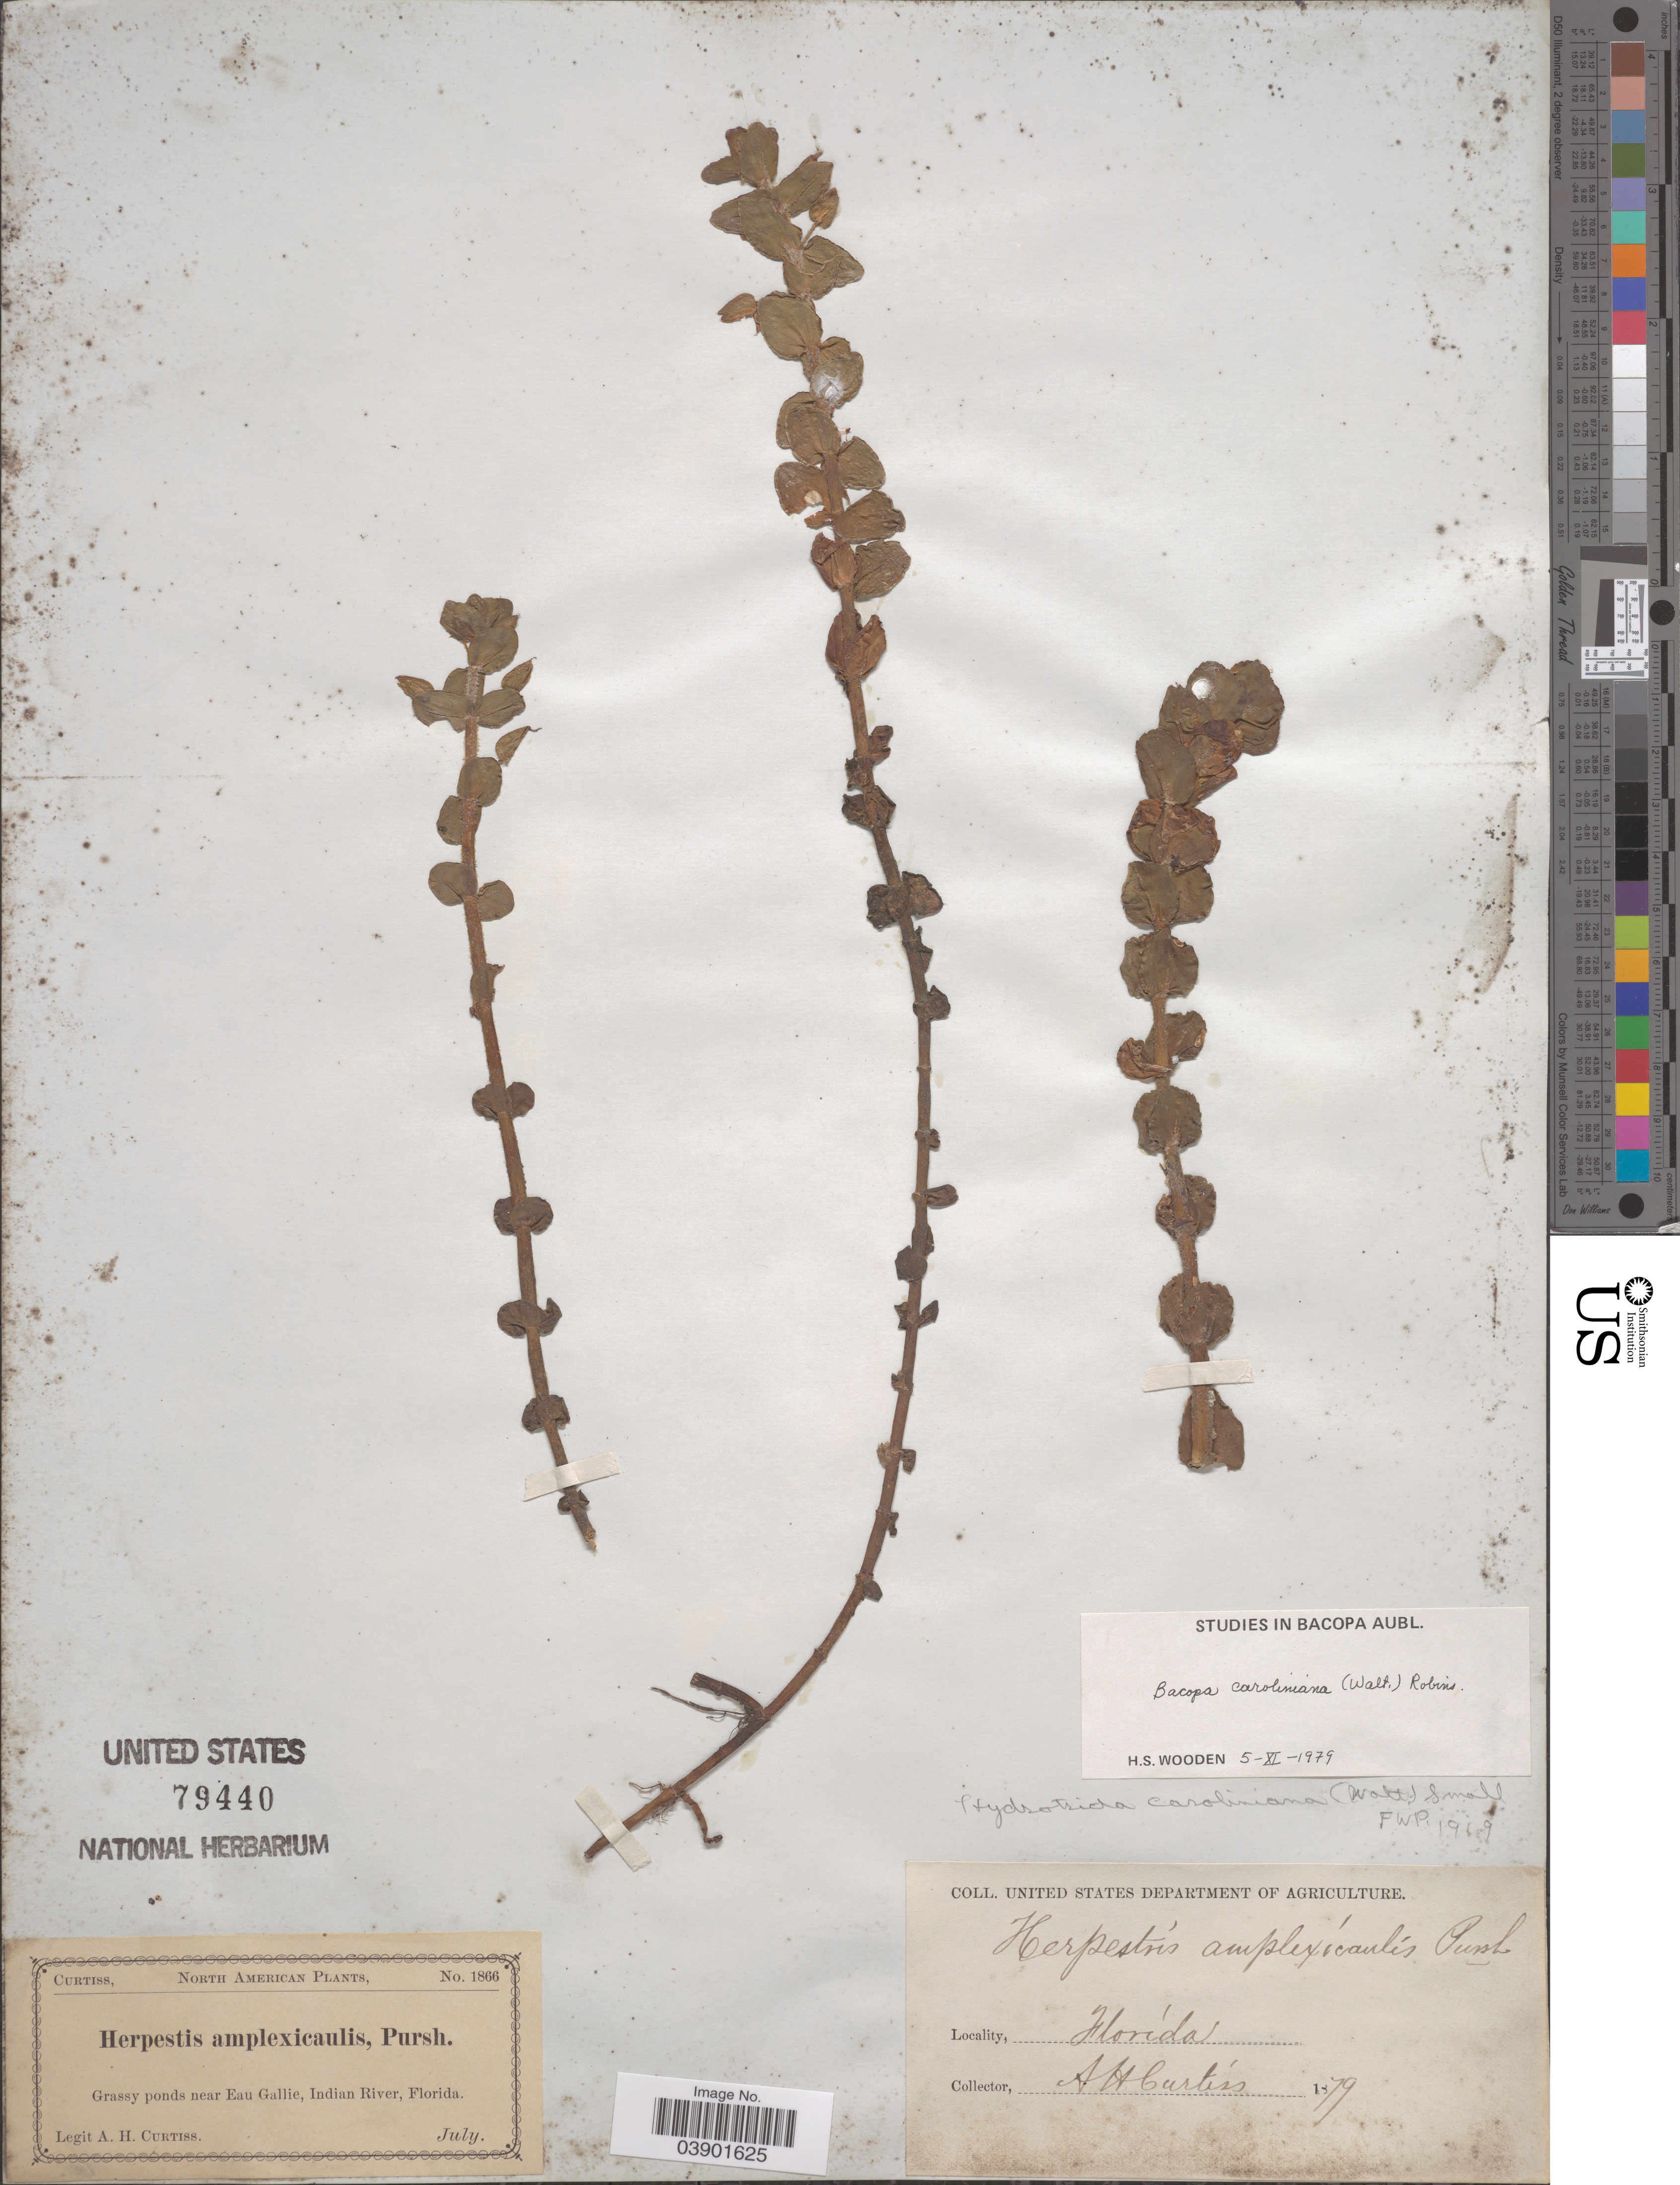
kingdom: Plantae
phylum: Tracheophyta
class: Magnoliopsida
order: Lamiales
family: Plantaginaceae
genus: Bacopa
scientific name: Bacopa caroliniana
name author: (Walter) B.L. Rob.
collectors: A. H. Curtiss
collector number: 1866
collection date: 1879-07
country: United States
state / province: Florida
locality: Near Eau Gallie, Indian River.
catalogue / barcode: US 79440